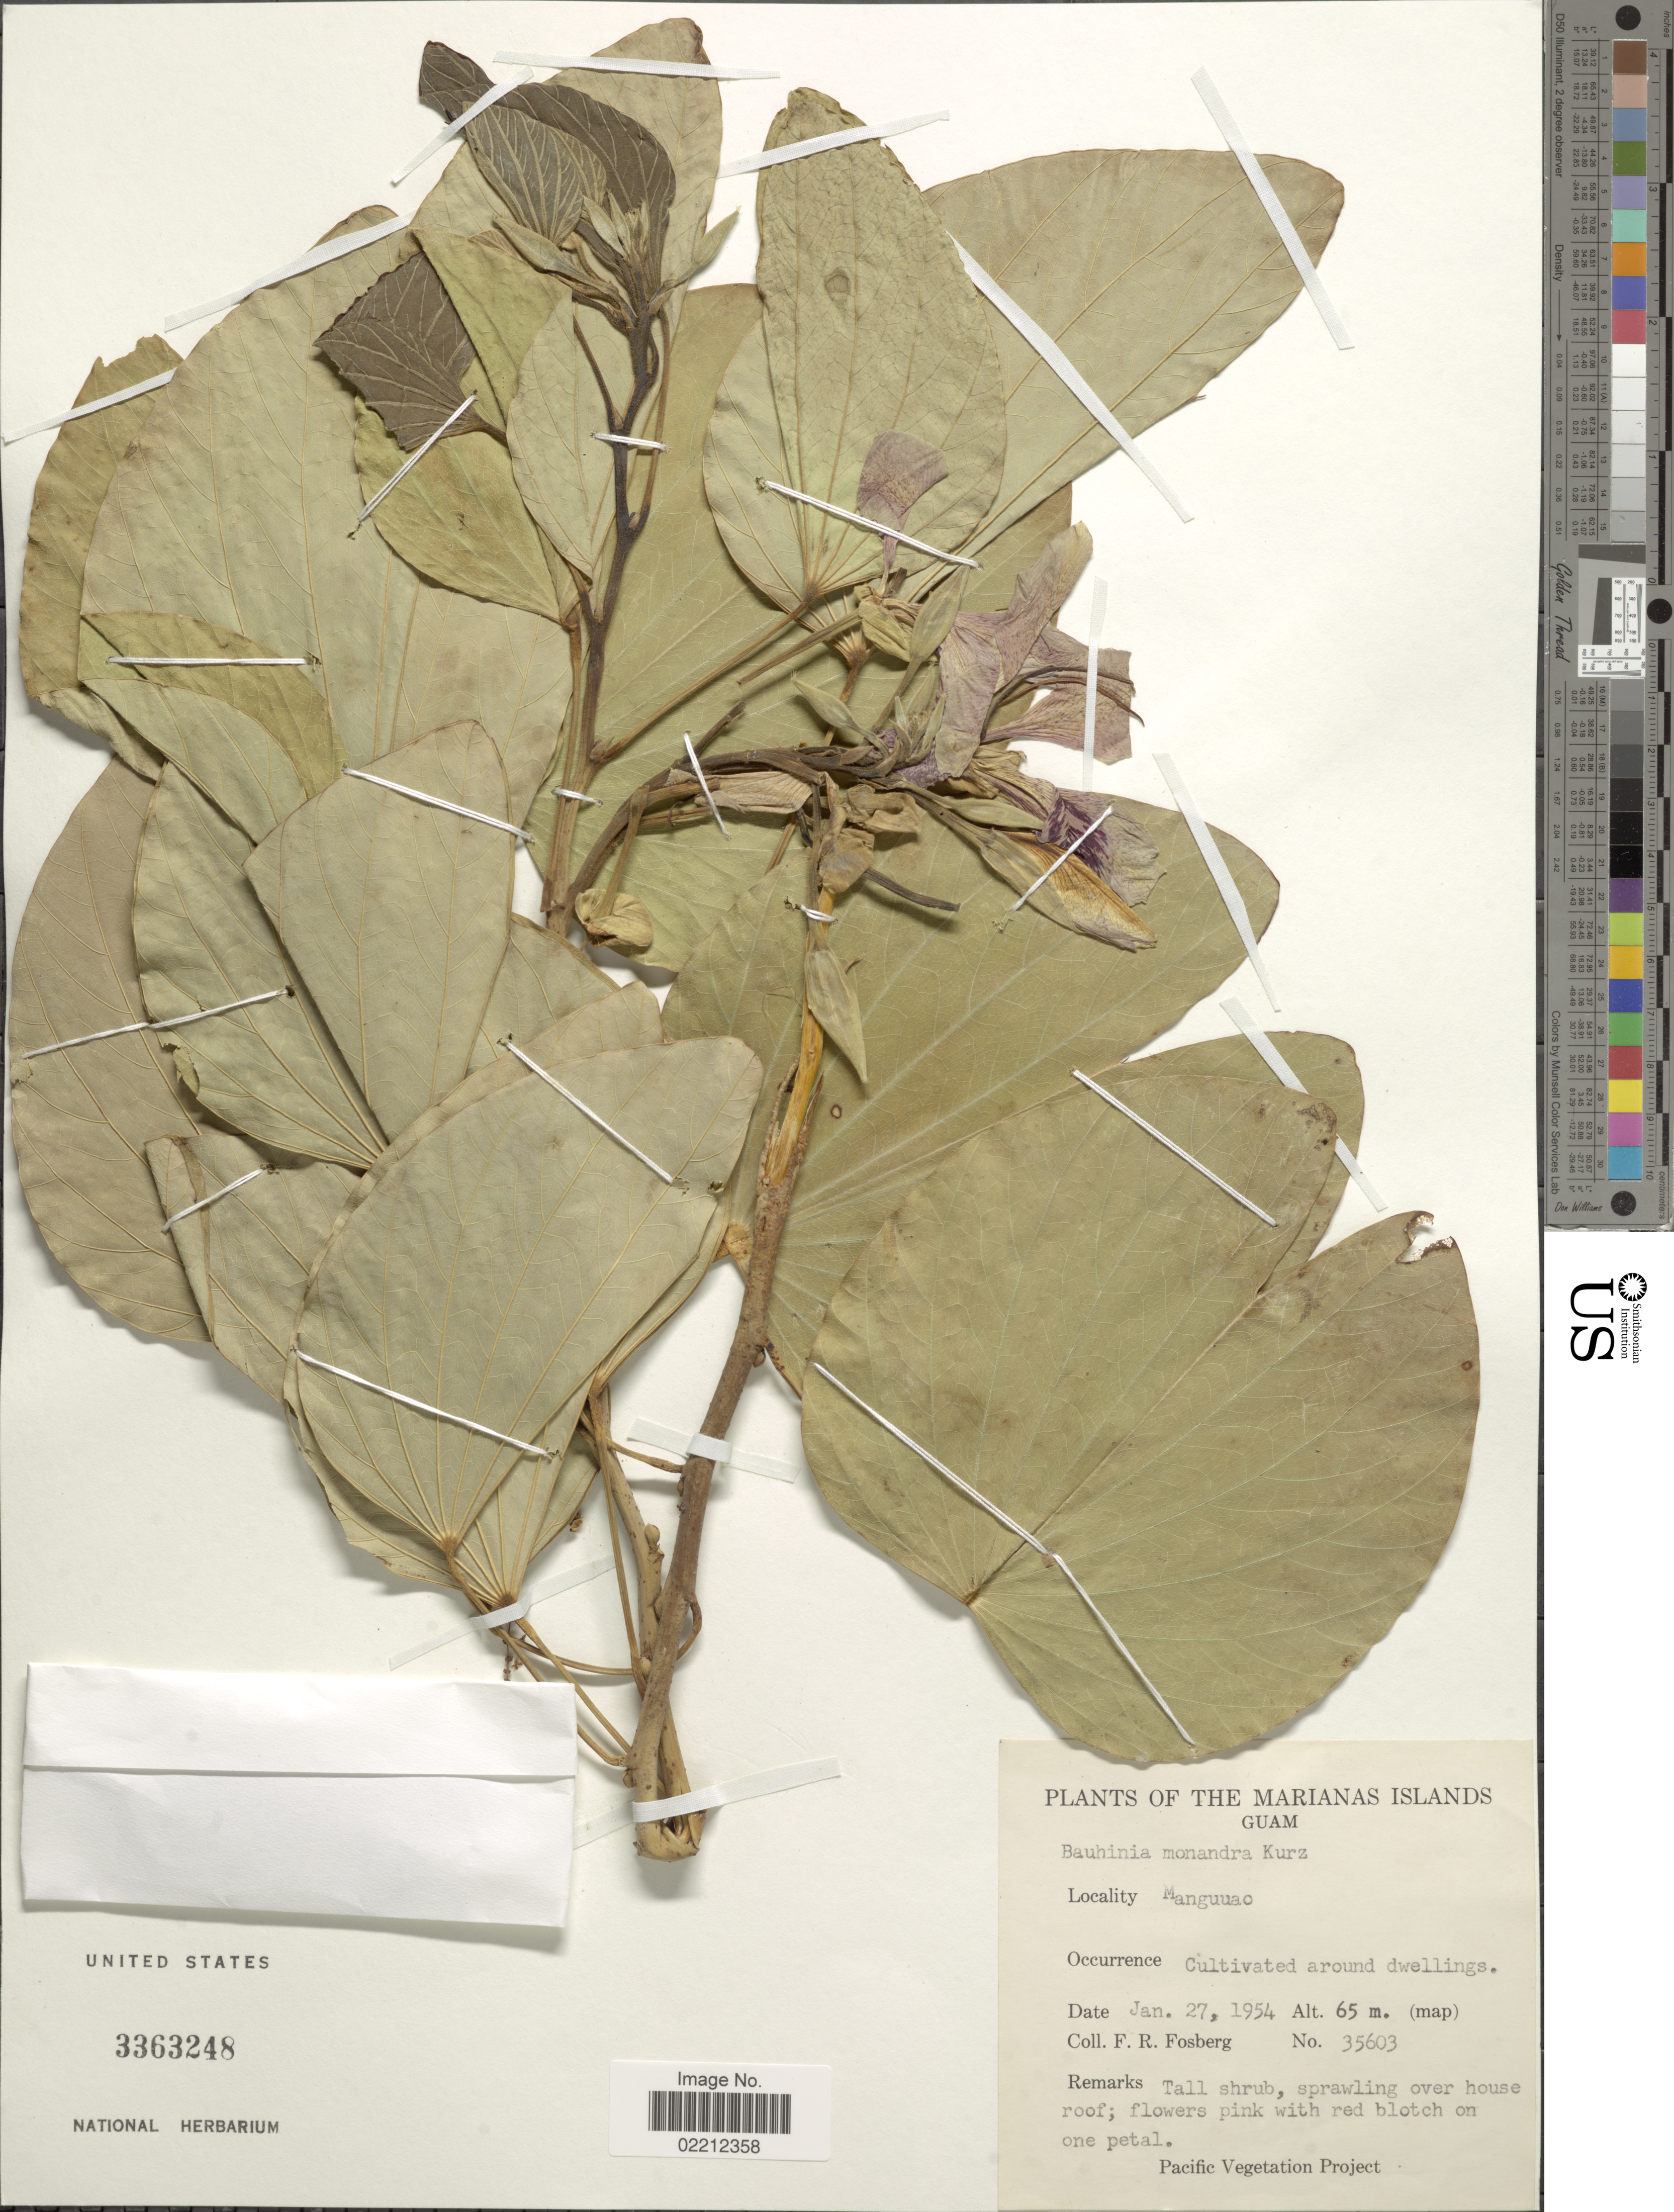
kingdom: Plantae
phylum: Tracheophyta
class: Magnoliopsida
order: Fabales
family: Fabaceae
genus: Bauhinia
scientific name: Bauhinia monandra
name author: Kurz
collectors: F. R. Fosberg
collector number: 35603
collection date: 1954-01-27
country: Guam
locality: Marianas Island. Manguuao.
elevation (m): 65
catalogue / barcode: US 3363248